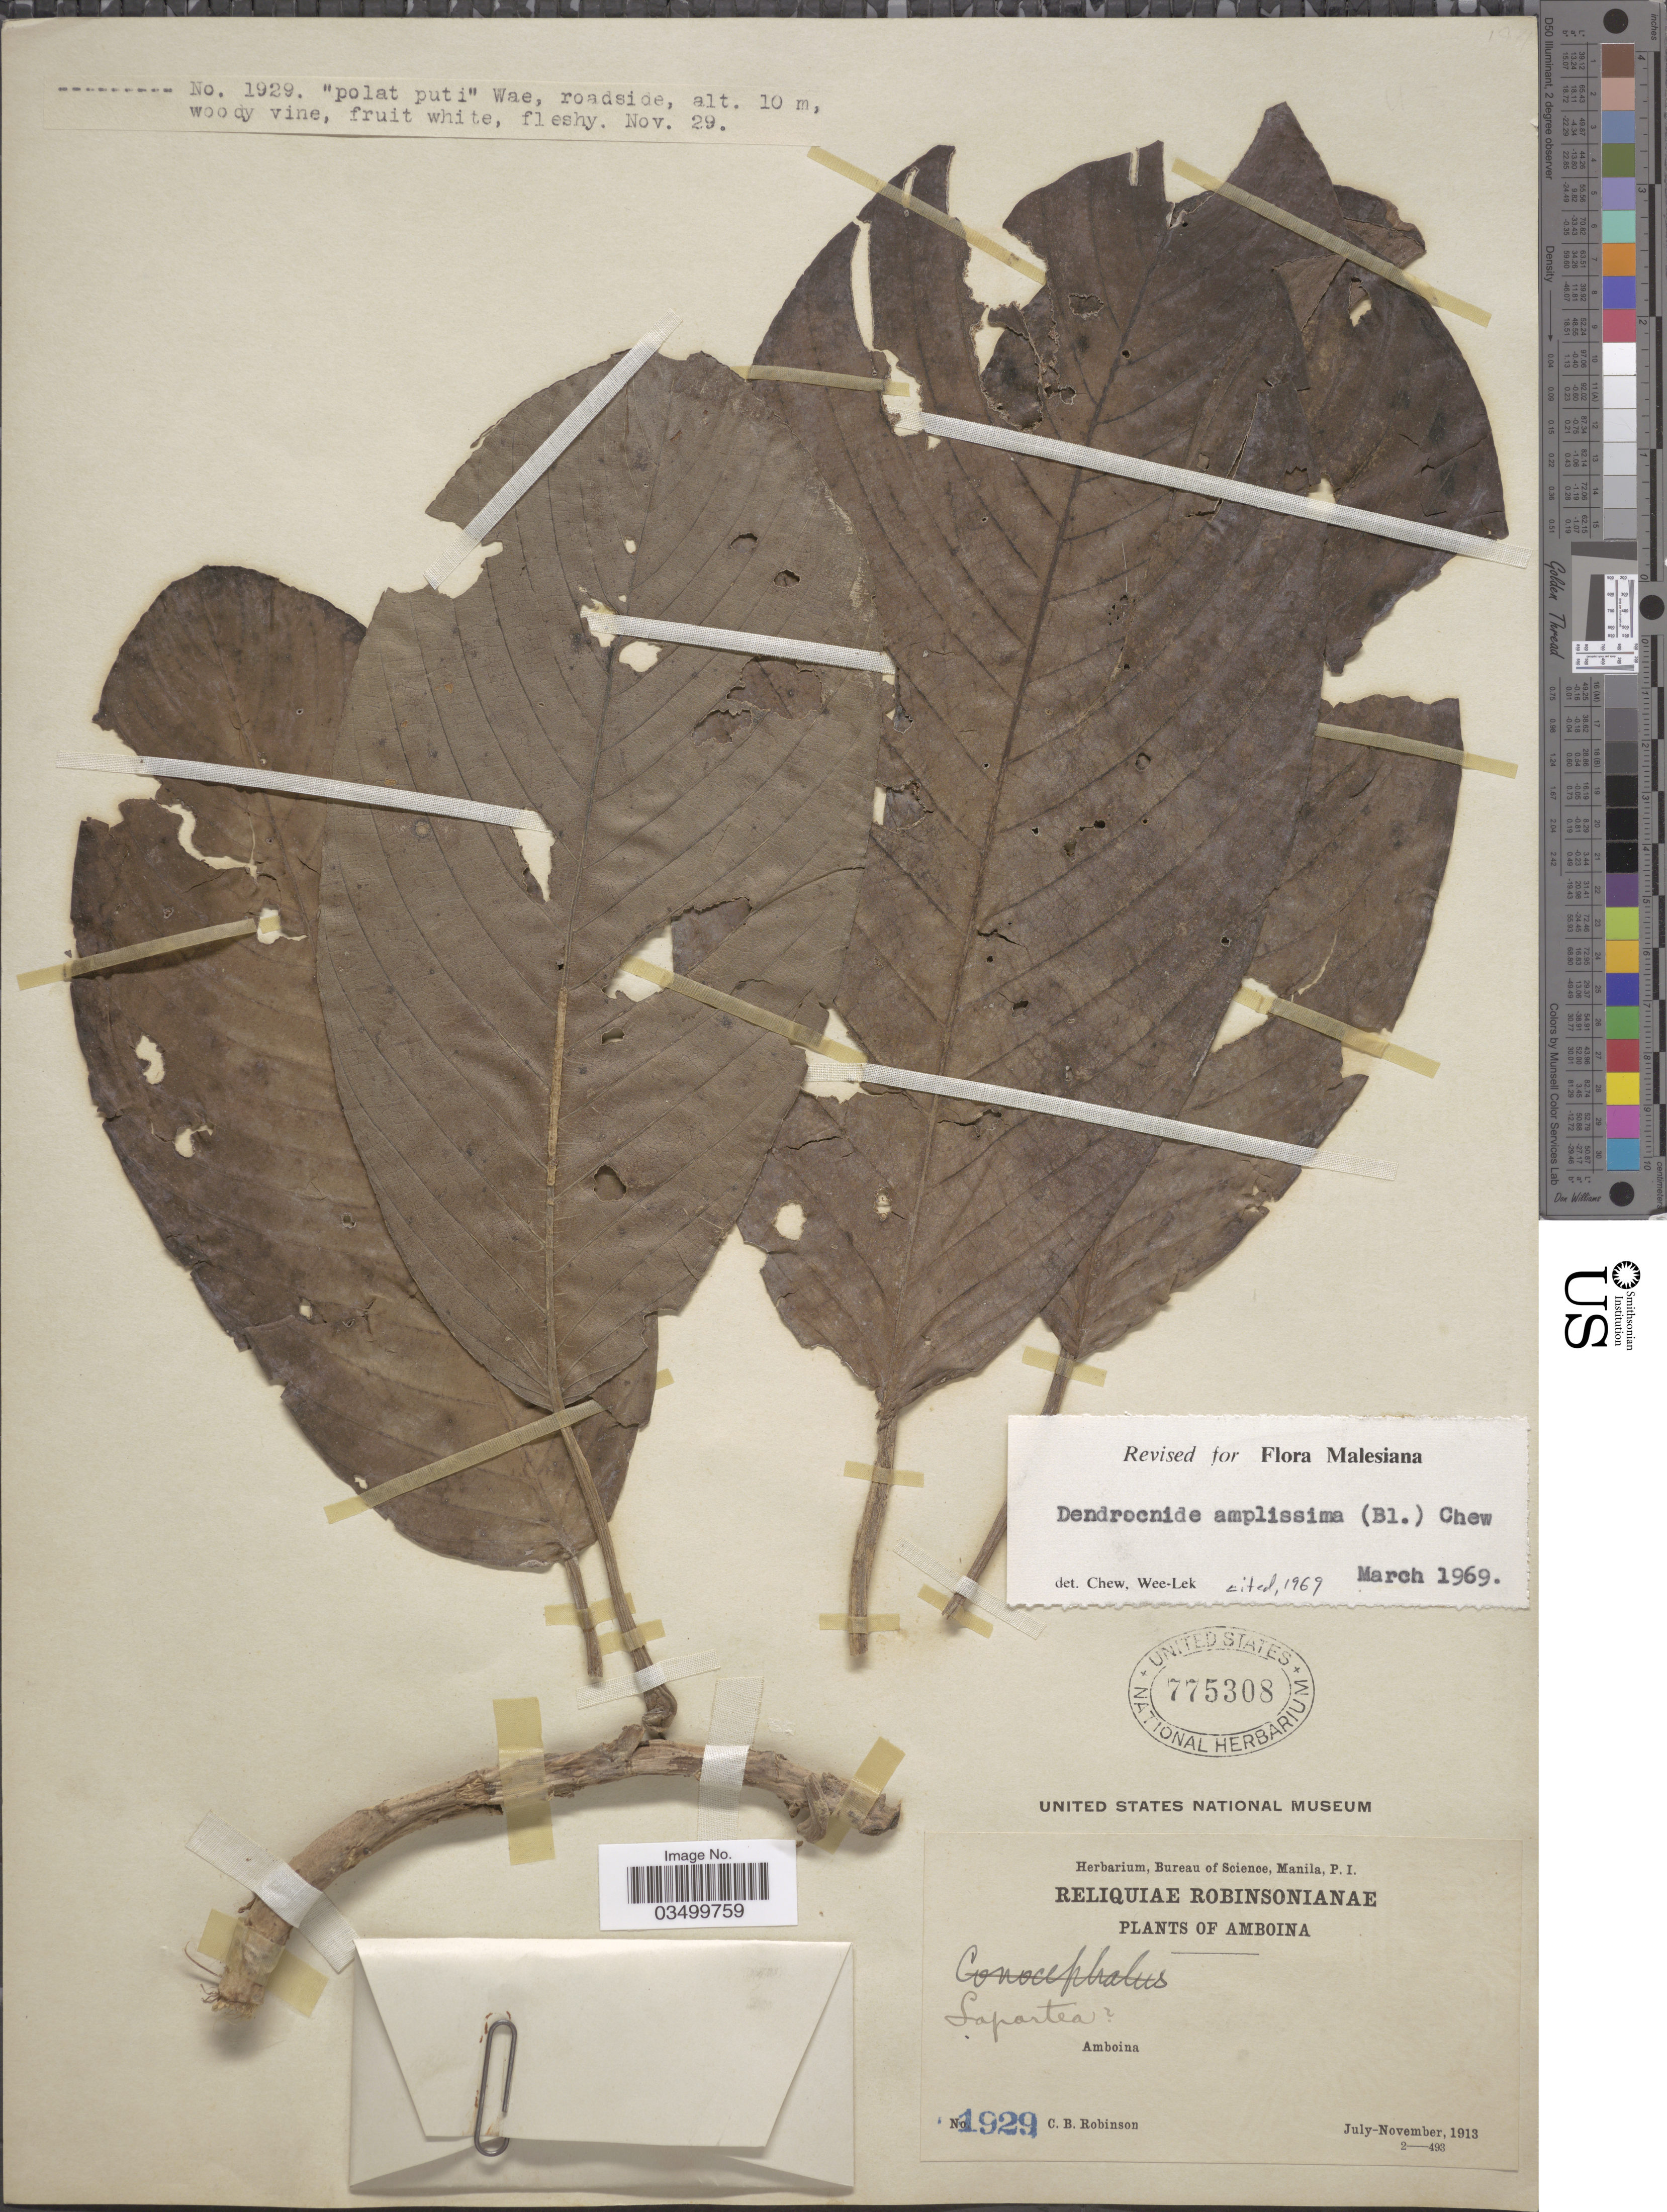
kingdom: Plantae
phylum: Tracheophyta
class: Magnoliopsida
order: Rosales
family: Urticaceae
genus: Dendrocnide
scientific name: Dendrocnide amplissima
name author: (Blume) Chew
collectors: C. Robinson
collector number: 1929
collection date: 1913-11-29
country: Indonesia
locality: Amboina.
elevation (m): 10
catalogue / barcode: US 775308